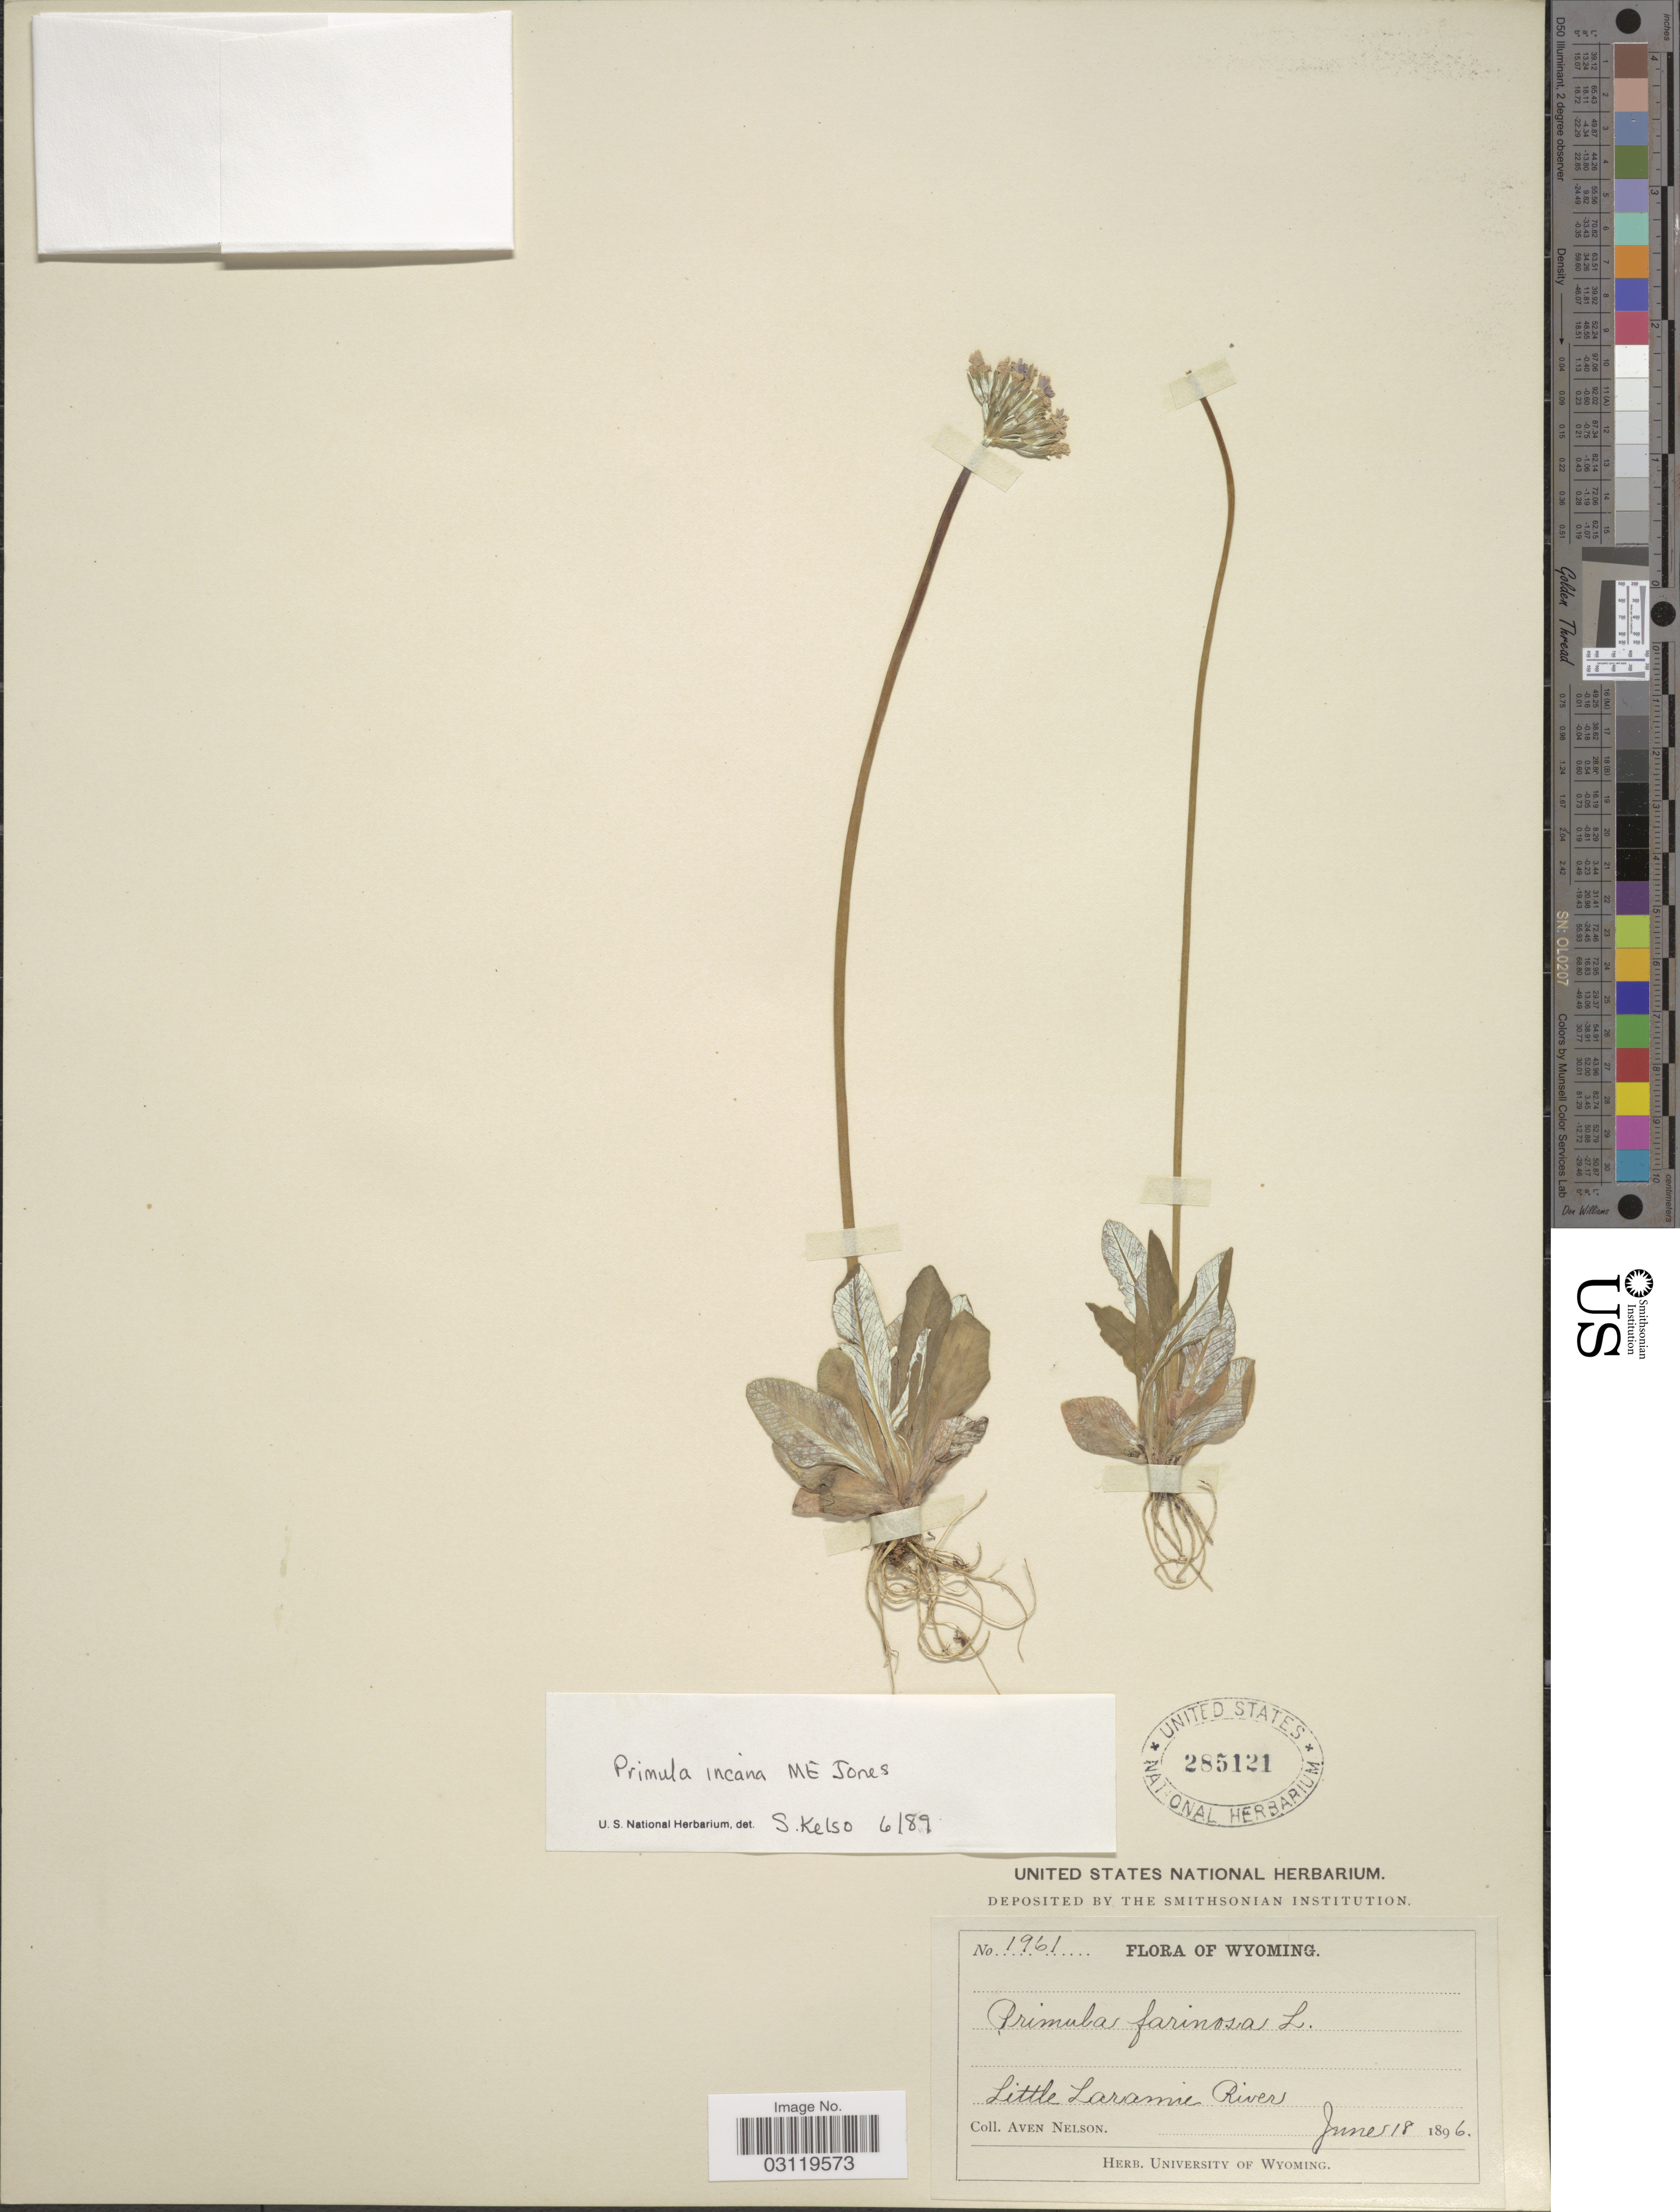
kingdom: Plantae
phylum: Tracheophyta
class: Magnoliopsida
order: Ericales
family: Primulaceae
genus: Primula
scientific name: Primula incana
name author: M.E. Jones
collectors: A. Nelson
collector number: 1961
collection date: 1896-06-18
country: United States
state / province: Wyoming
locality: Little Laramie River.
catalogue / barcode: US 285121